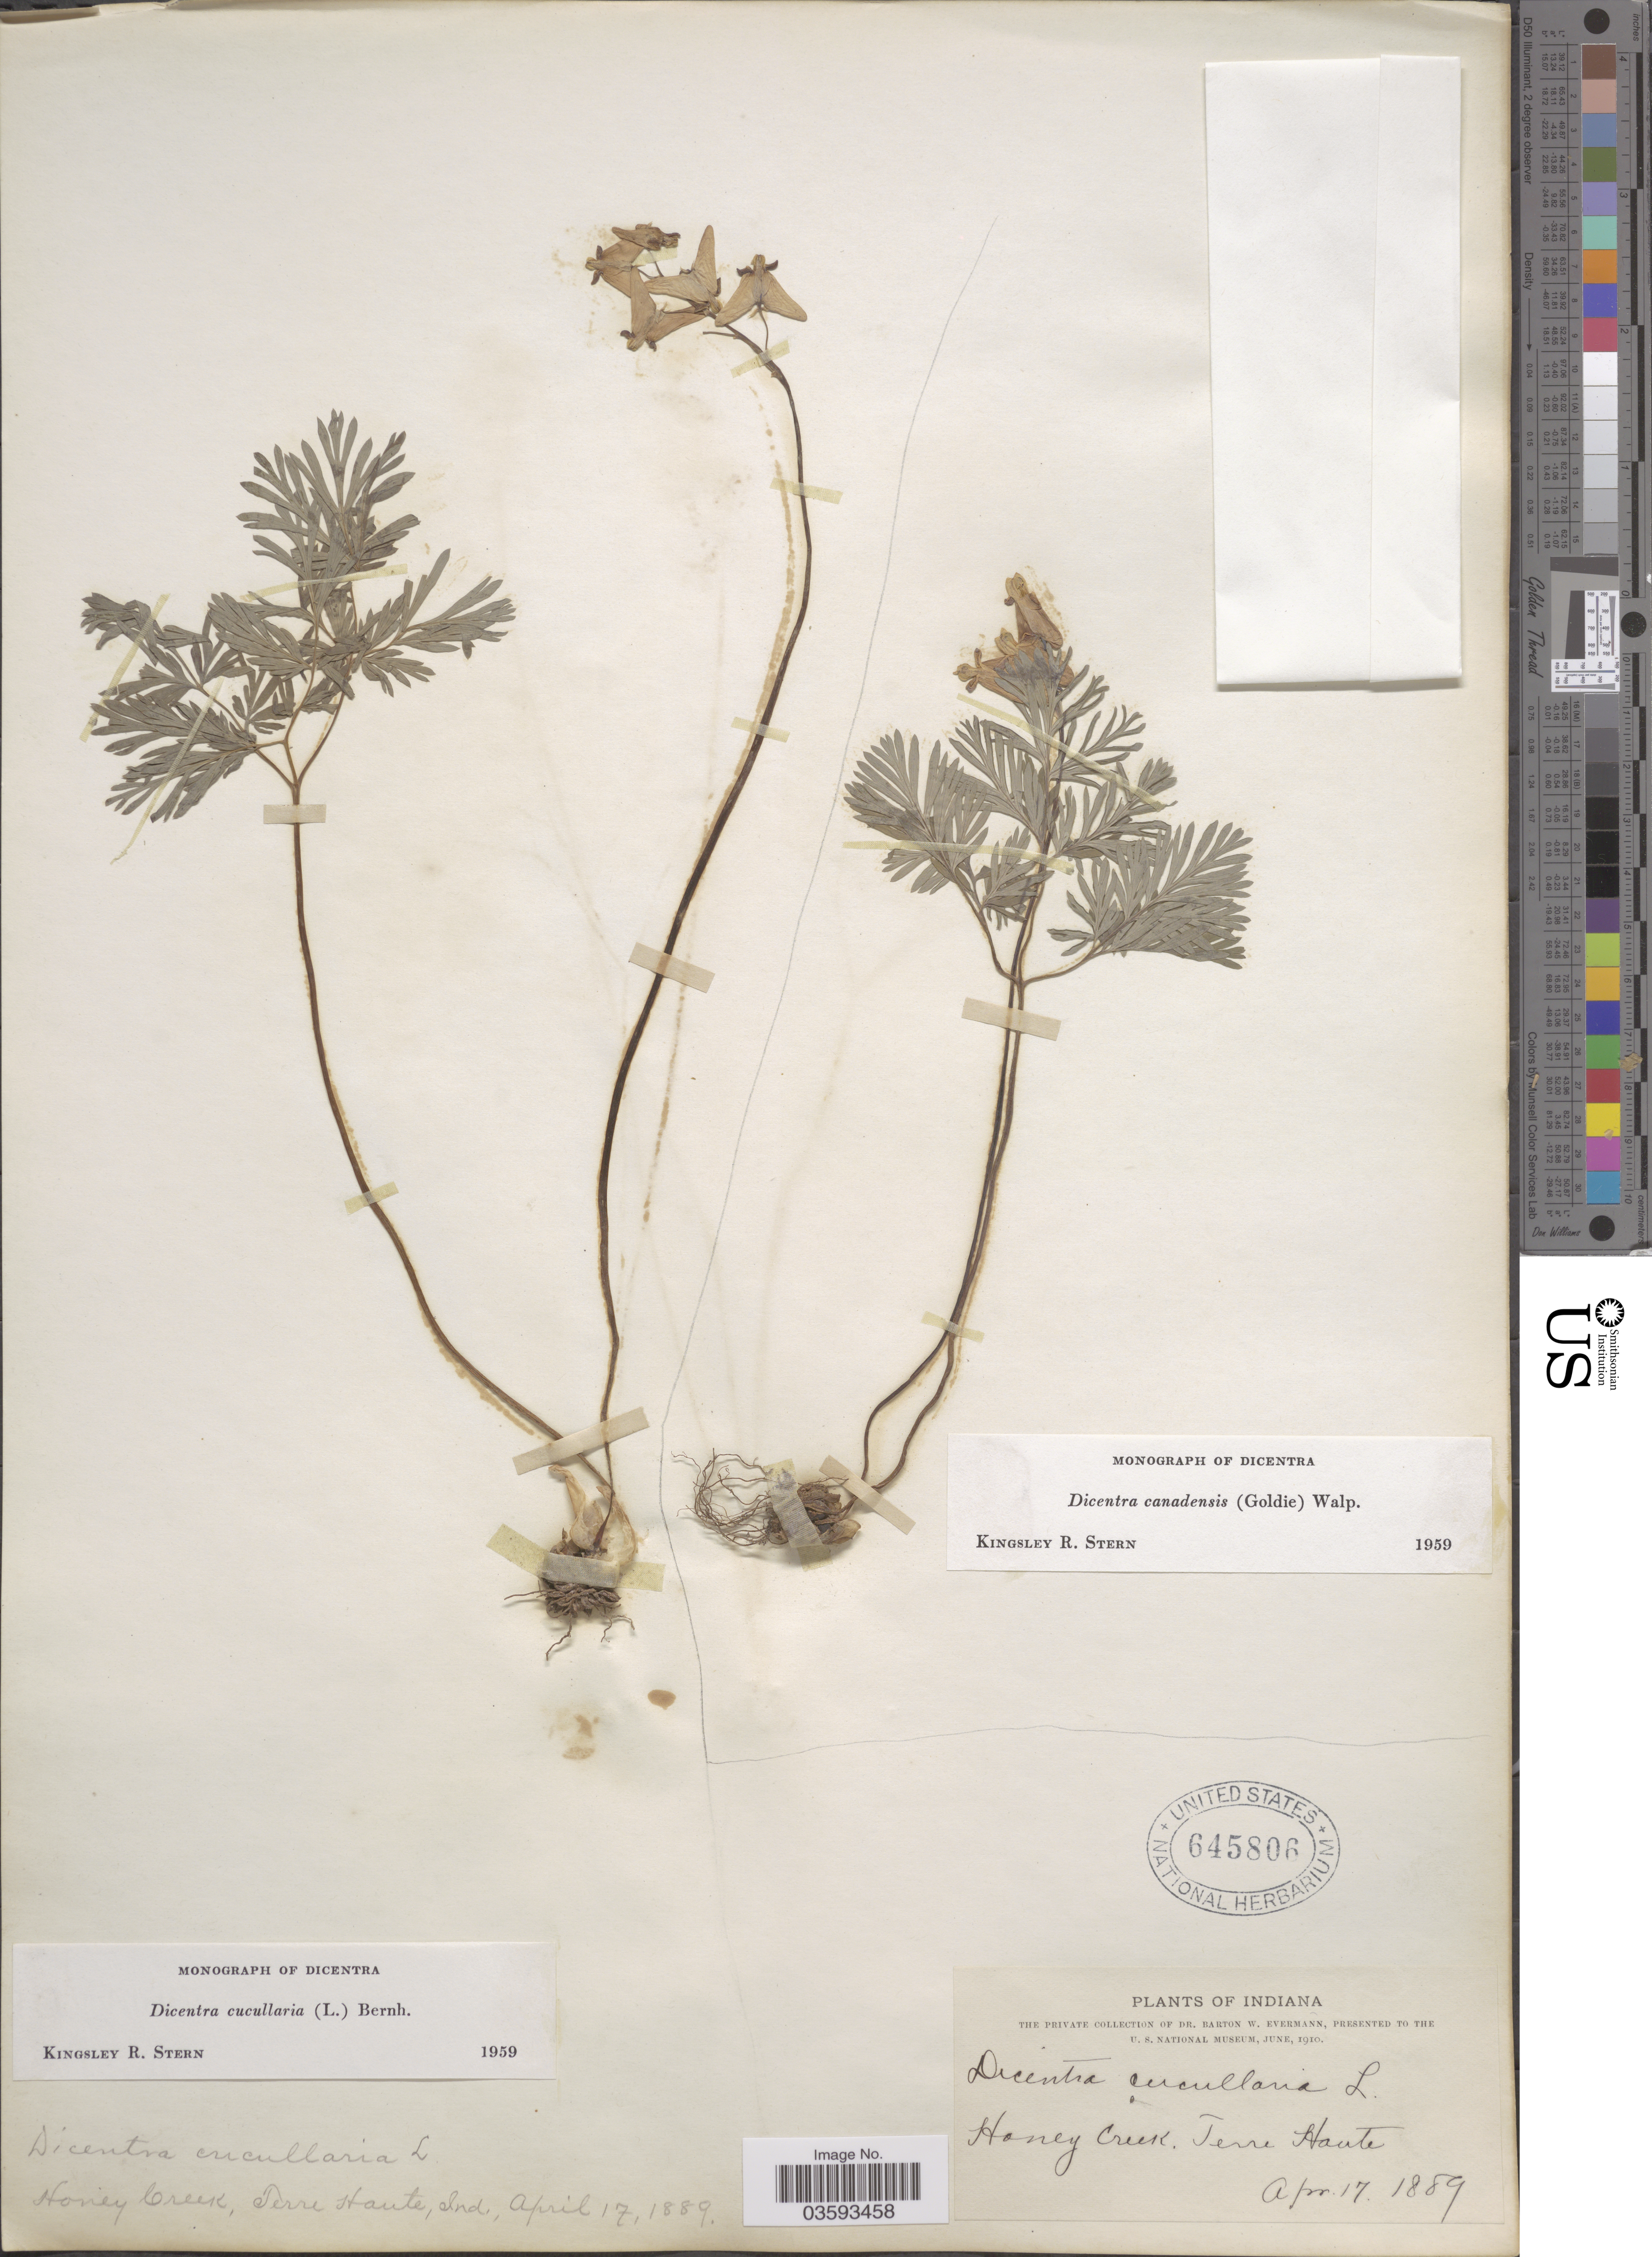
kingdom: Plantae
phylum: Tracheophyta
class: Magnoliopsida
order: Ranunculales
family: Papaveraceae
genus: Dicentra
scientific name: Dicentra canadensis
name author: (Goldie) Walp.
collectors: B. W. Evermann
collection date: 1889-04-17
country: United States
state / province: Indiana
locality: Honey Creek, Terre Haute.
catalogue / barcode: US 645806